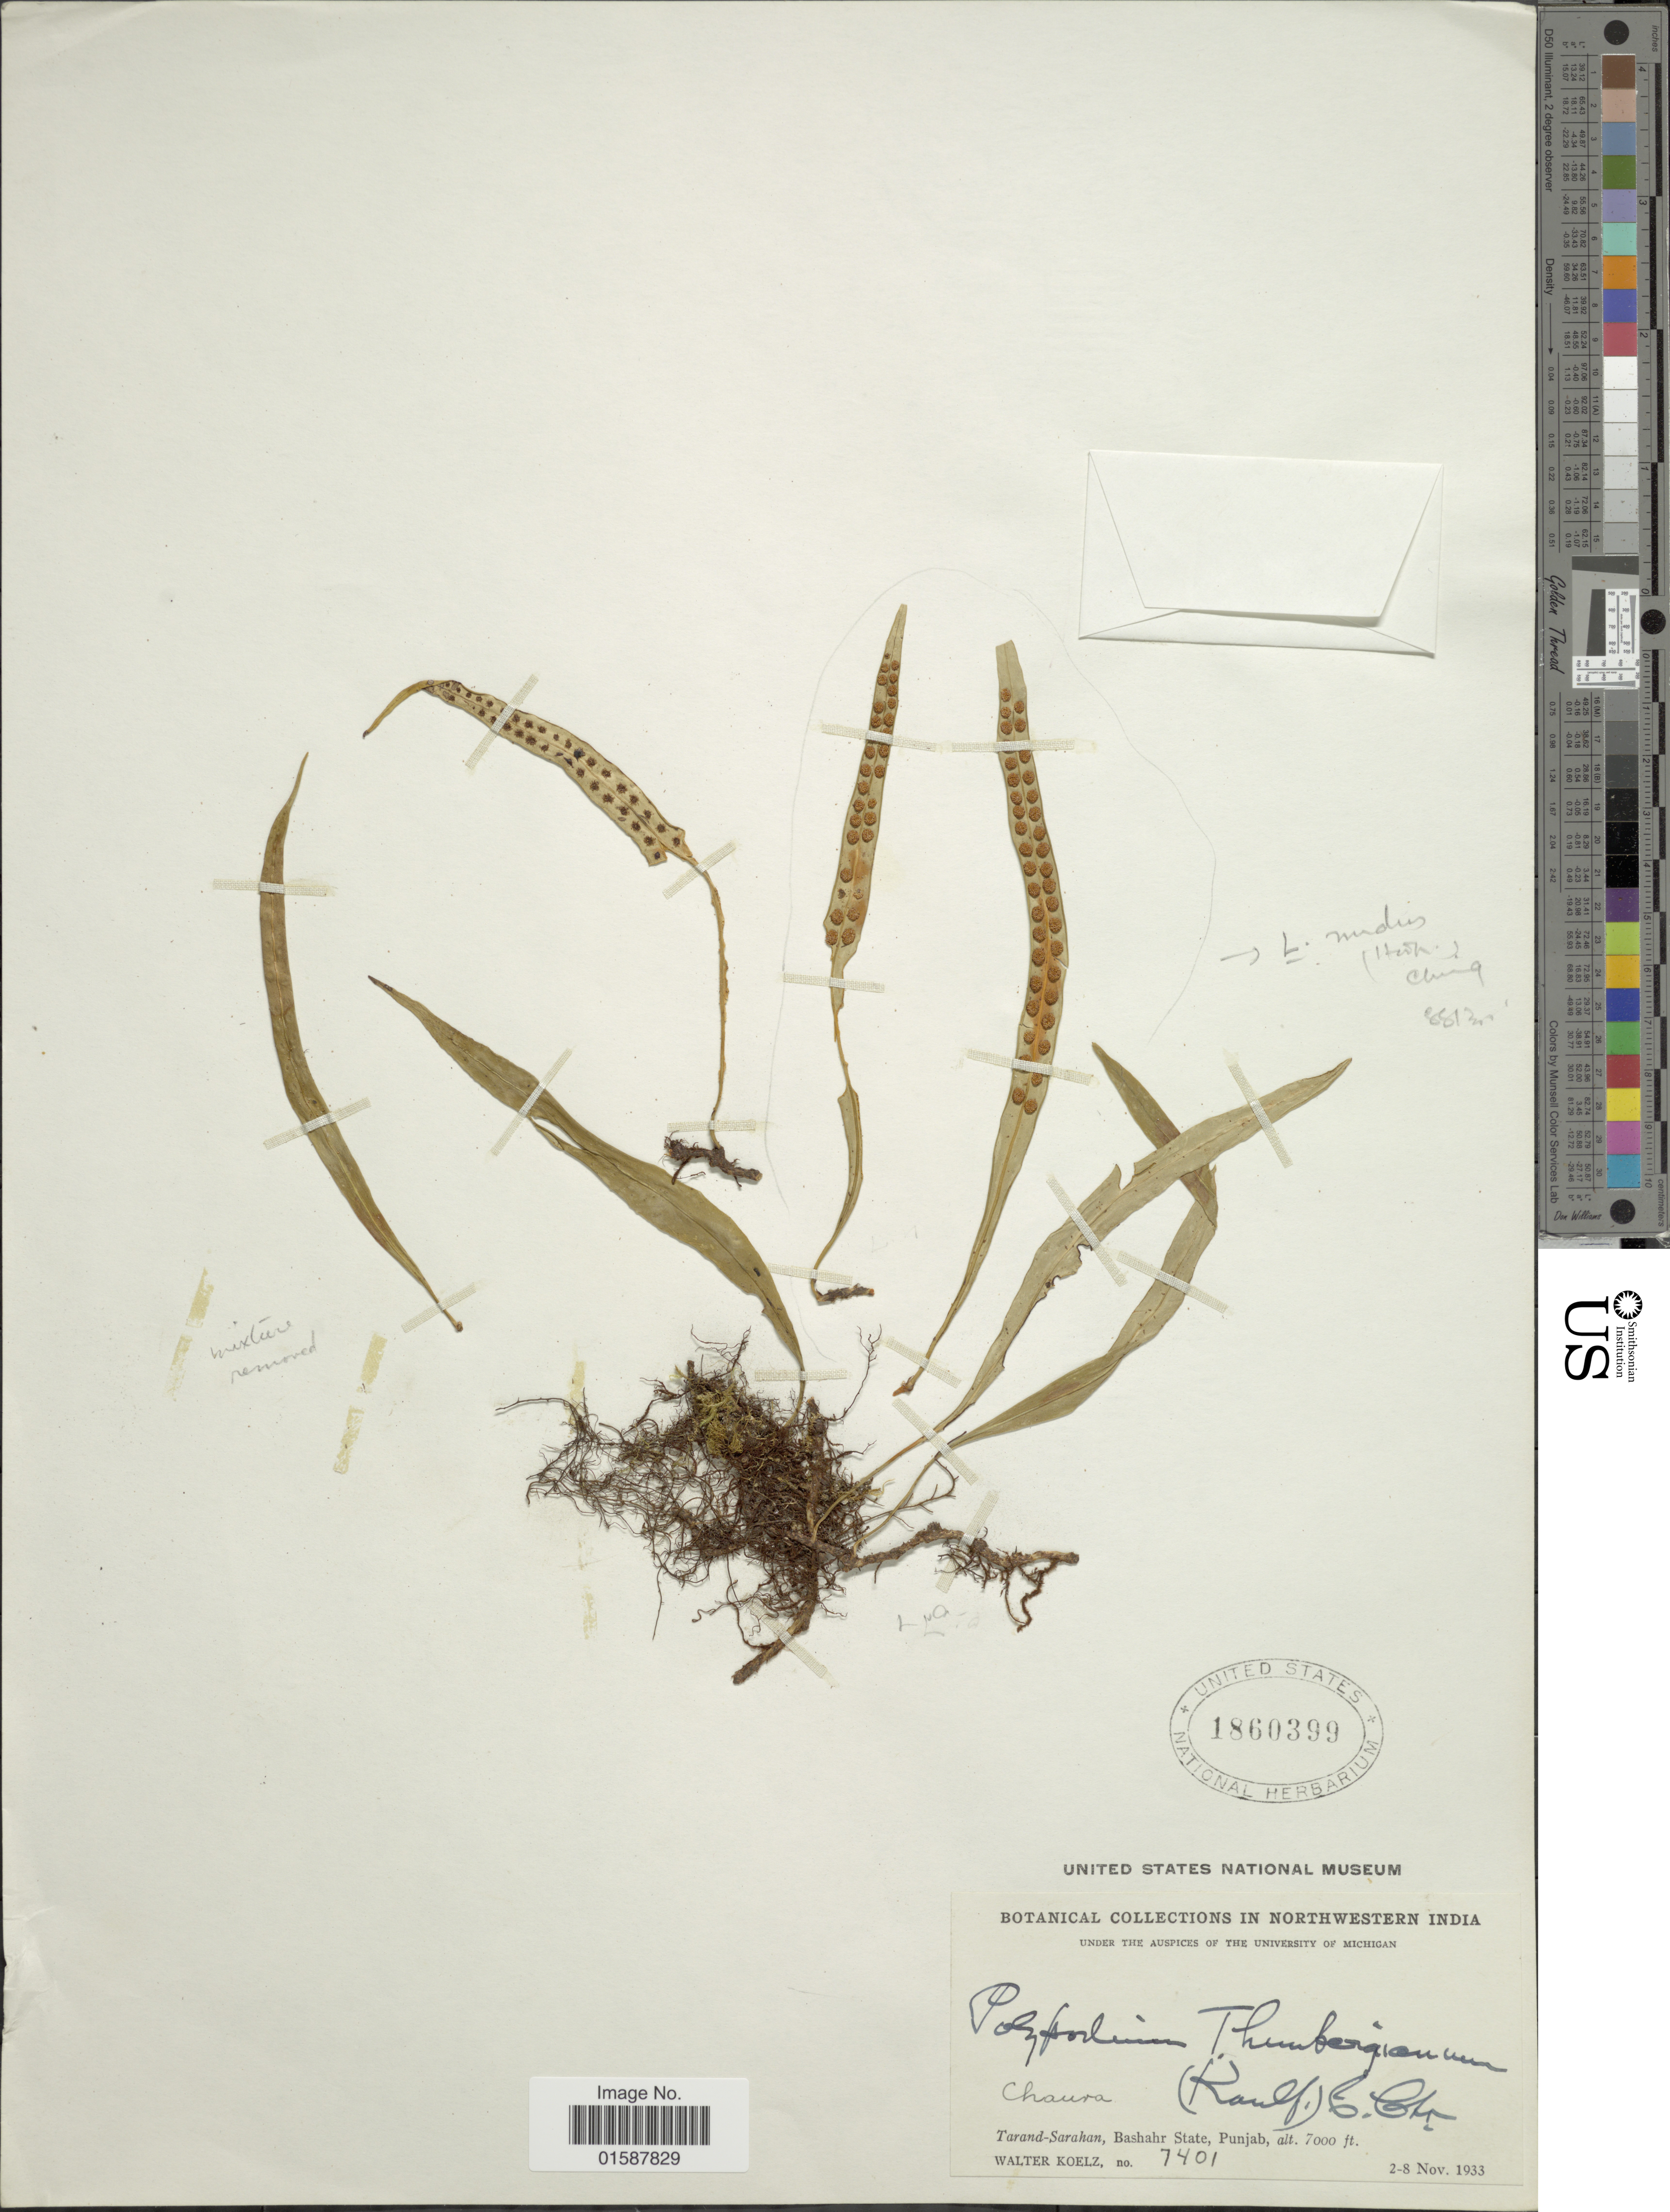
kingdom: Plantae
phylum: Tracheophyta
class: Polypodiopsida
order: Polypodiales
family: Polypodiaceae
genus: Lepisorus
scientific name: Lepisorus nuduisculum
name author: (Kunze)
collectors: W. N. Koelz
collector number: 7401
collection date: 1933-11-02/1933-11-08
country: India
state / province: Punjab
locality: Nortwestern India. Chaura. Tarand-Sarahan, Basahr State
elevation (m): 2134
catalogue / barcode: US 1860399